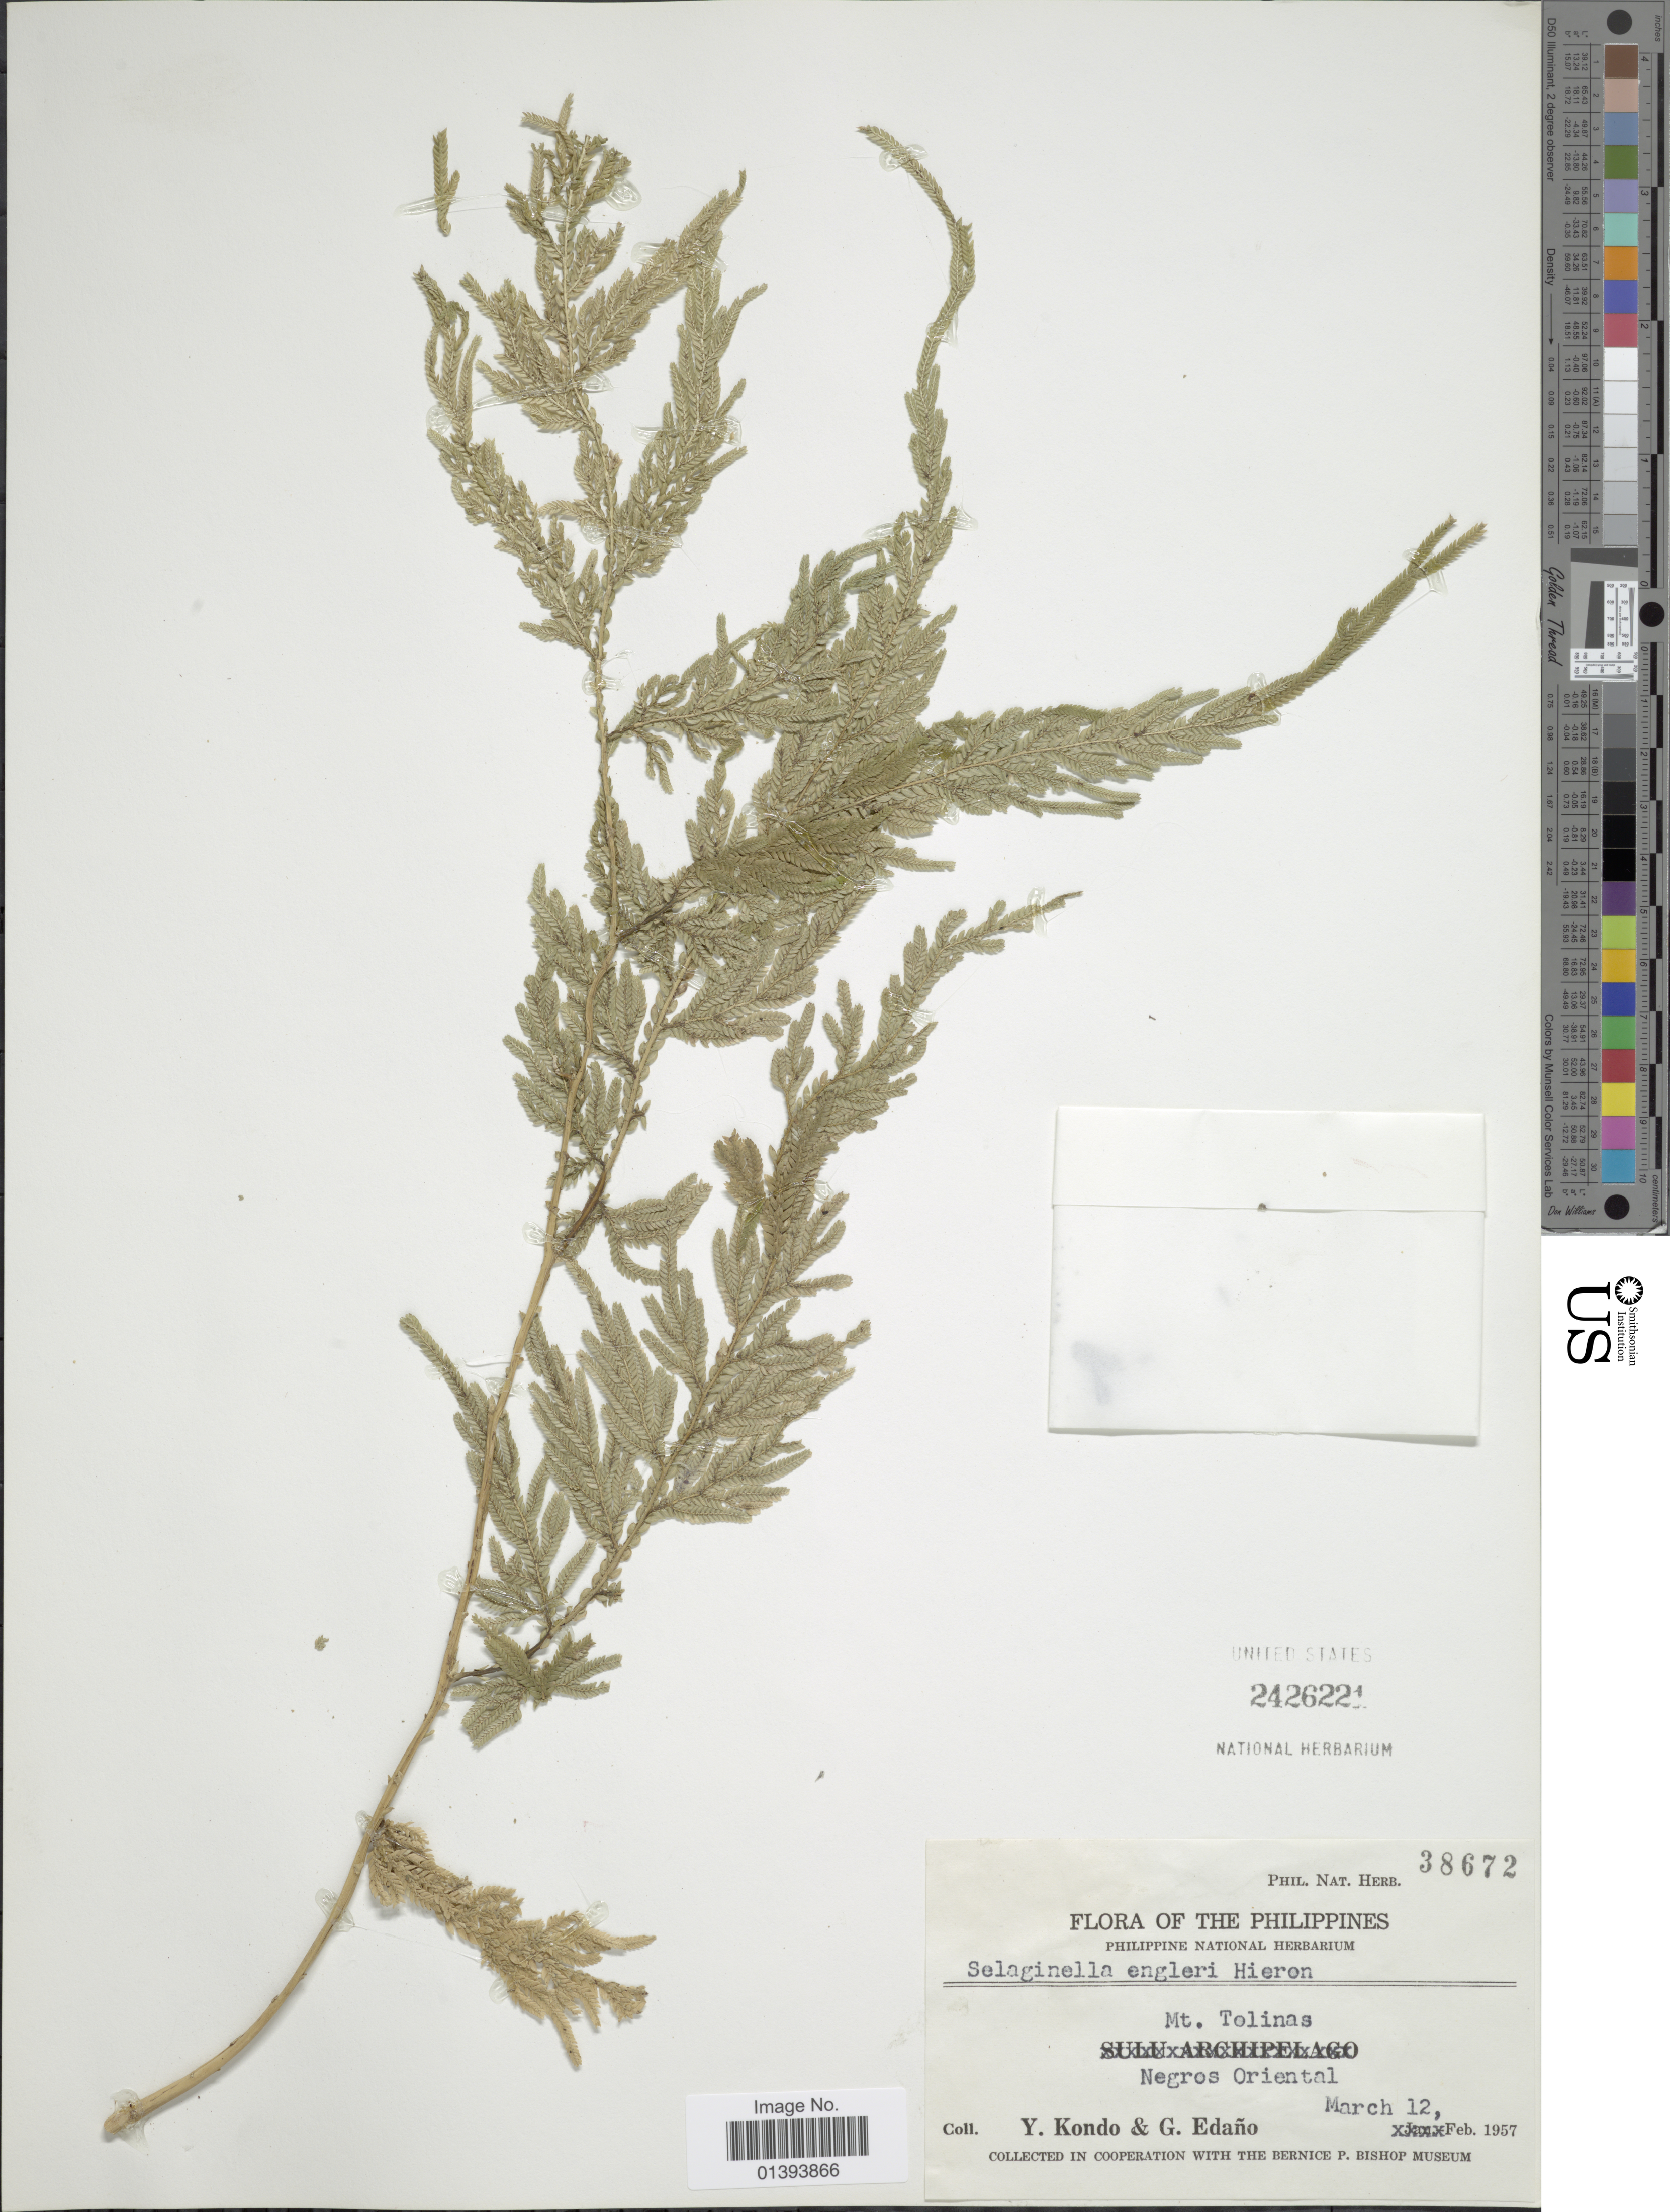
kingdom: Plantae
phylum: Tracheophyta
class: Lycopodiopsida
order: Selaginellales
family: Selaginellaceae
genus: Selaginella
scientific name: Selaginella engleri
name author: Hieron.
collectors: Y. Kondo & G. Edaño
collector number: Phil. Nat. Herb. 38672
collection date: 1957-03-12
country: Philippines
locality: Mt. Tolinas, Negros Oriental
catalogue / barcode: US 2426221